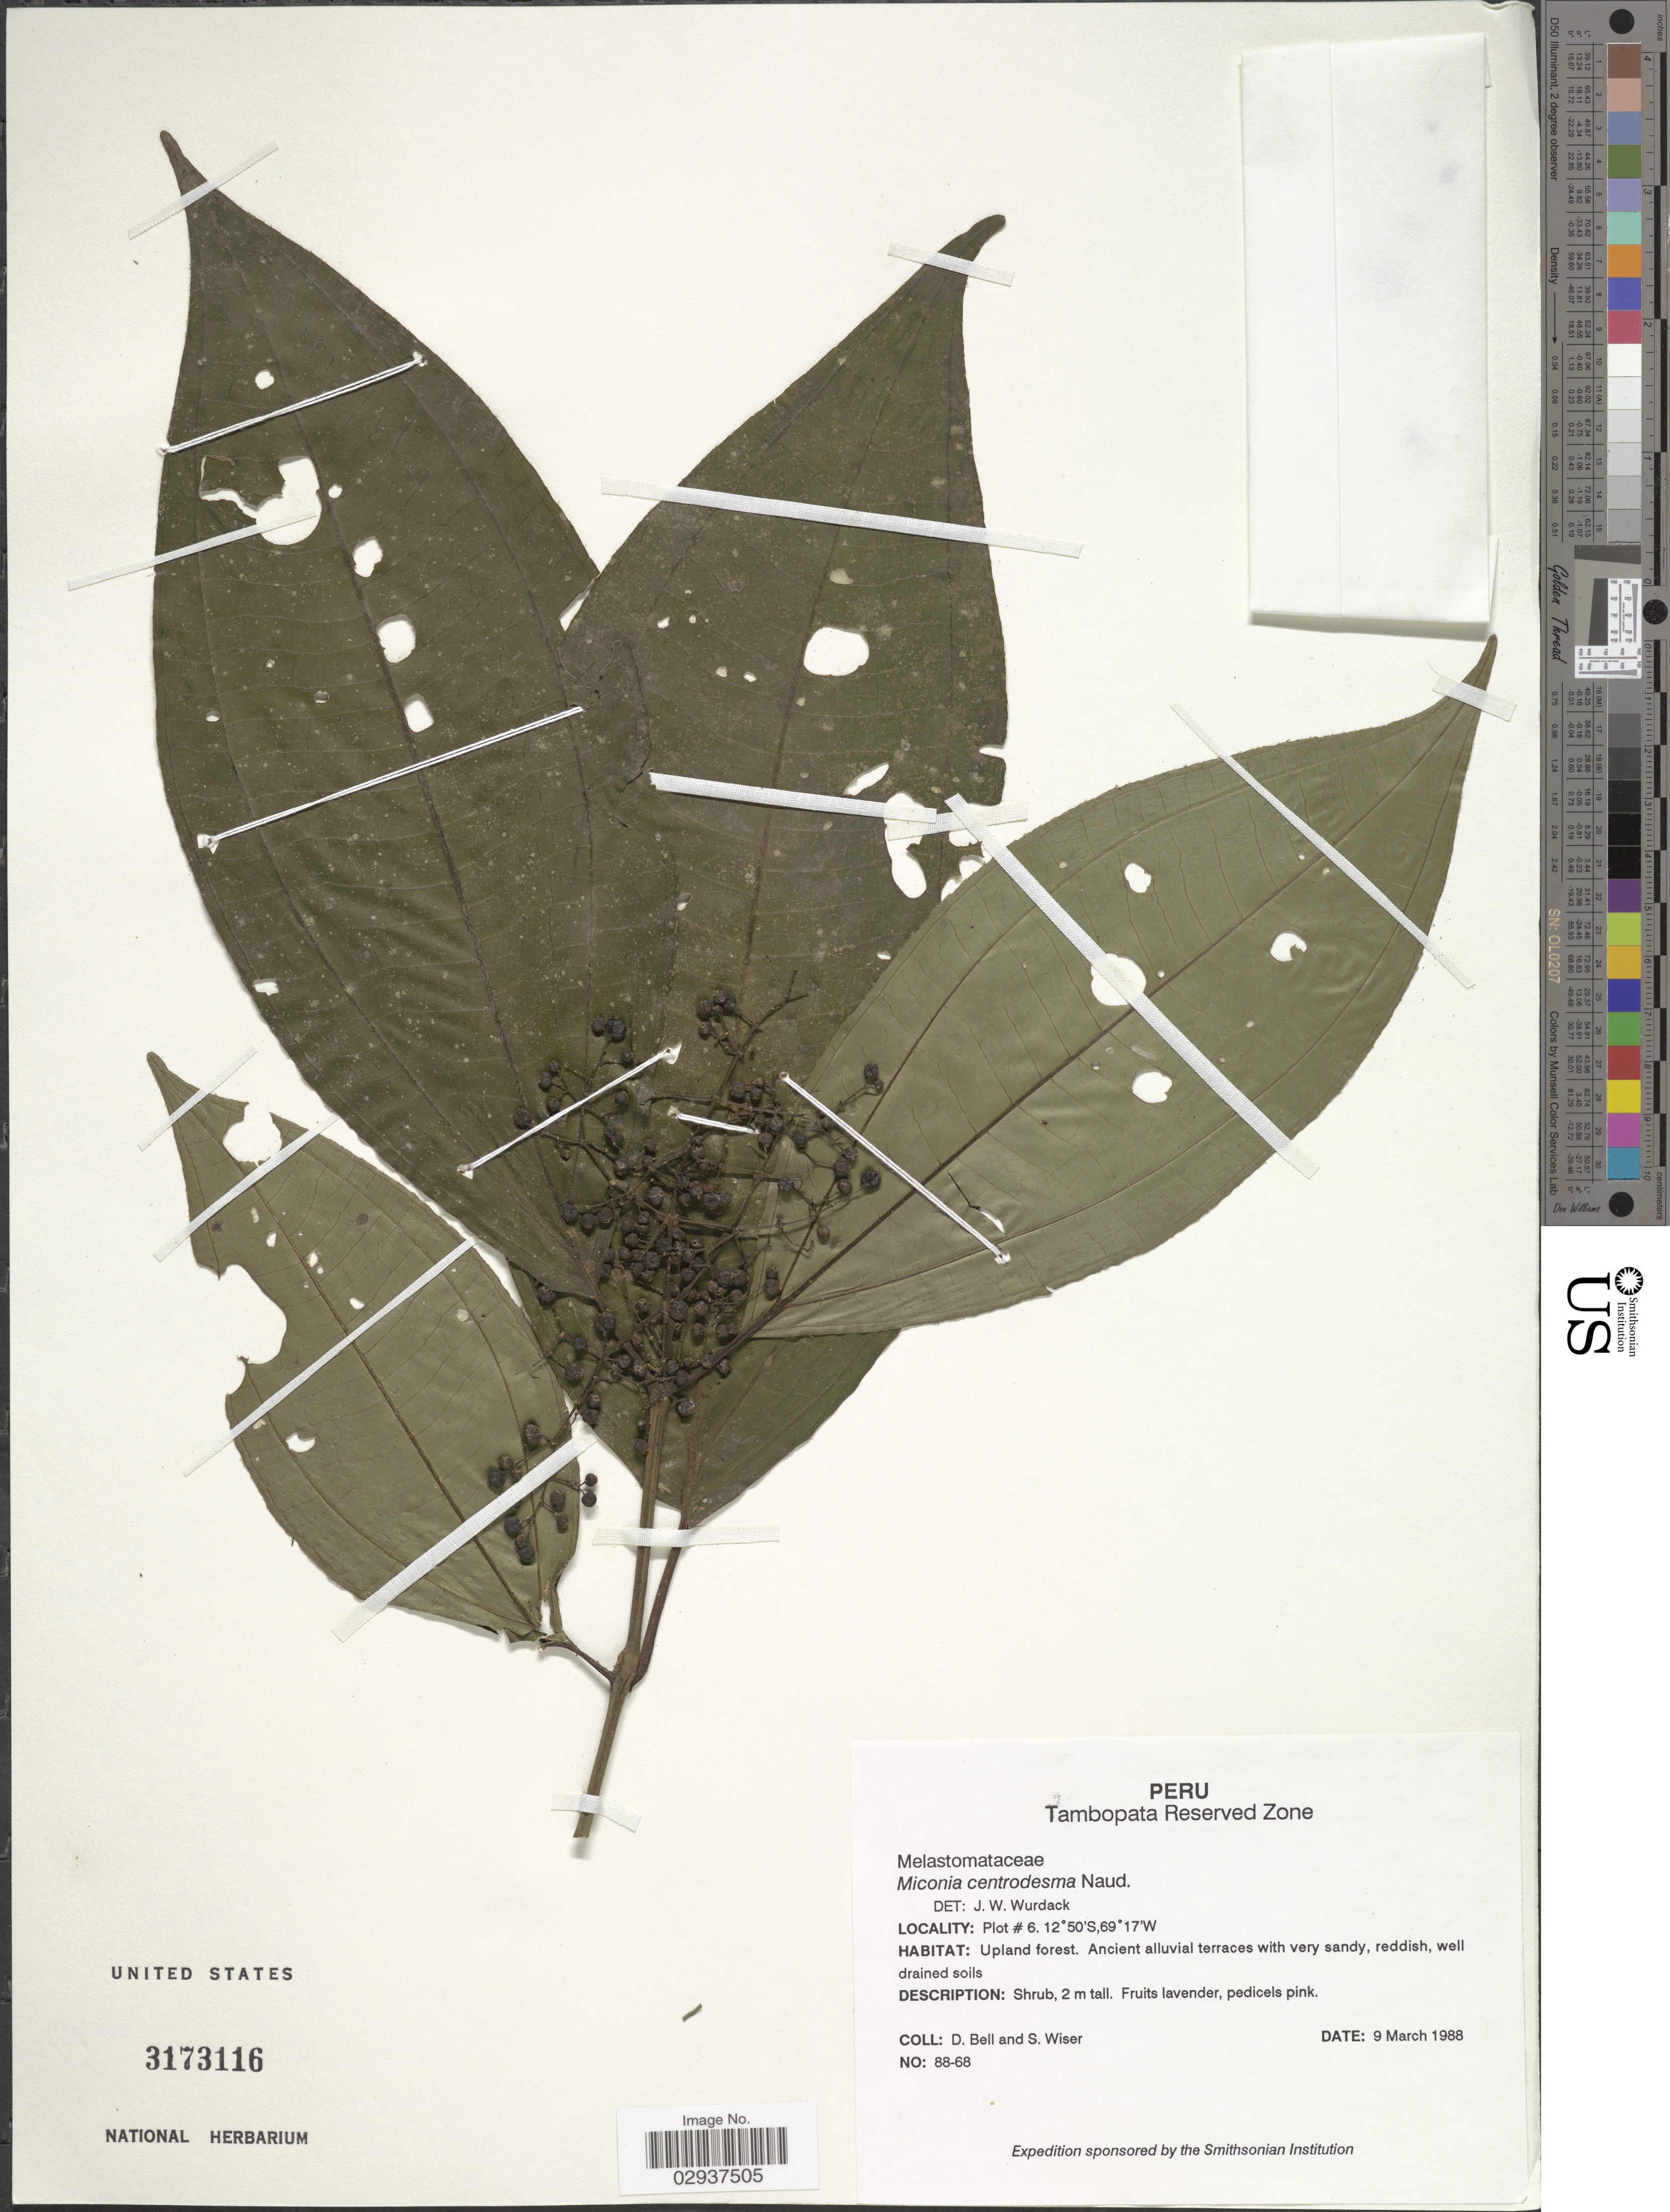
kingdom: Plantae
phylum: Tracheophyta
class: Magnoliopsida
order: Myrtales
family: Melastomataceae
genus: Miconia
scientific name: Miconia centrodesma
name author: Naudin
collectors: D. A. Bell & S. Wiser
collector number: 88-68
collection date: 1988-03-09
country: Peru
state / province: Madre de Dios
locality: Tambopata Reserved Zone. Plot #6.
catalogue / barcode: US 3173116